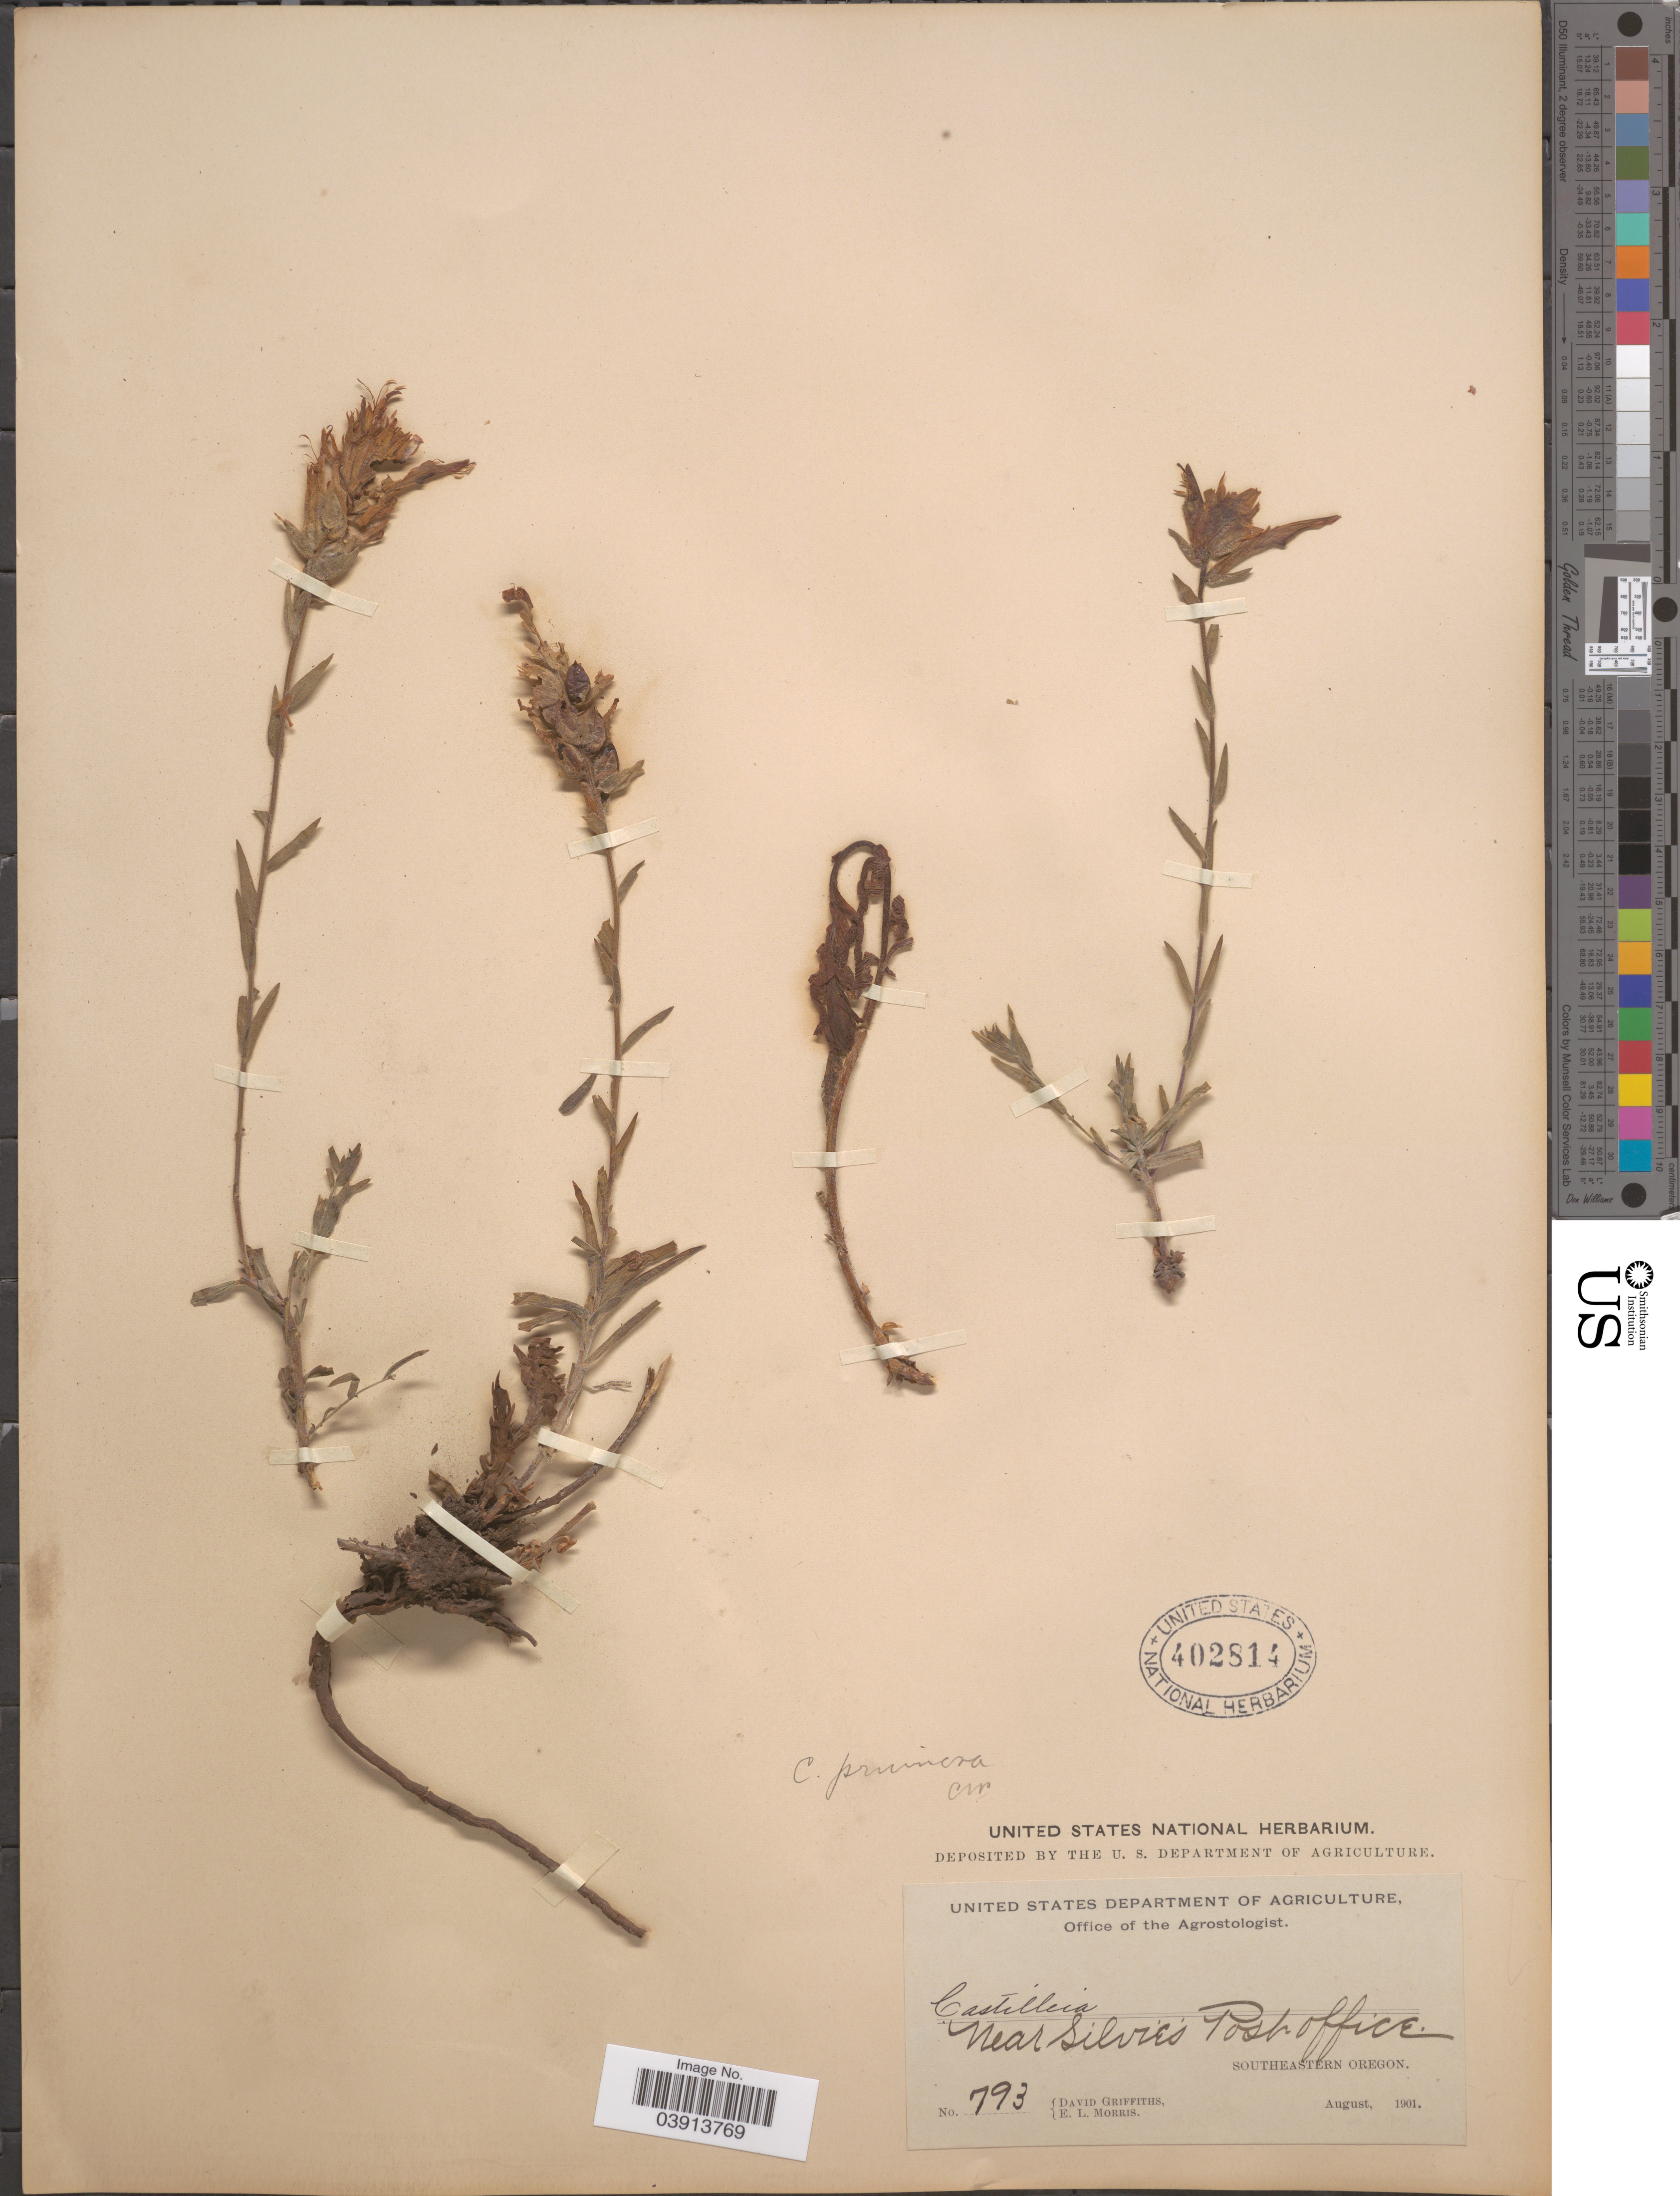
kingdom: Plantae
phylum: Tracheophyta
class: Magnoliopsida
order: Lamiales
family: Orobanchaceae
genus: Castilleja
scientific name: Castilleja pruinosa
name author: Fernald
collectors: D. Griffiths & E. Morris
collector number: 793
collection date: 1901-08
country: United States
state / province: Oregon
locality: Near Silvie's Posh office. Southeastern Oregon.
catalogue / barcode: US 402814